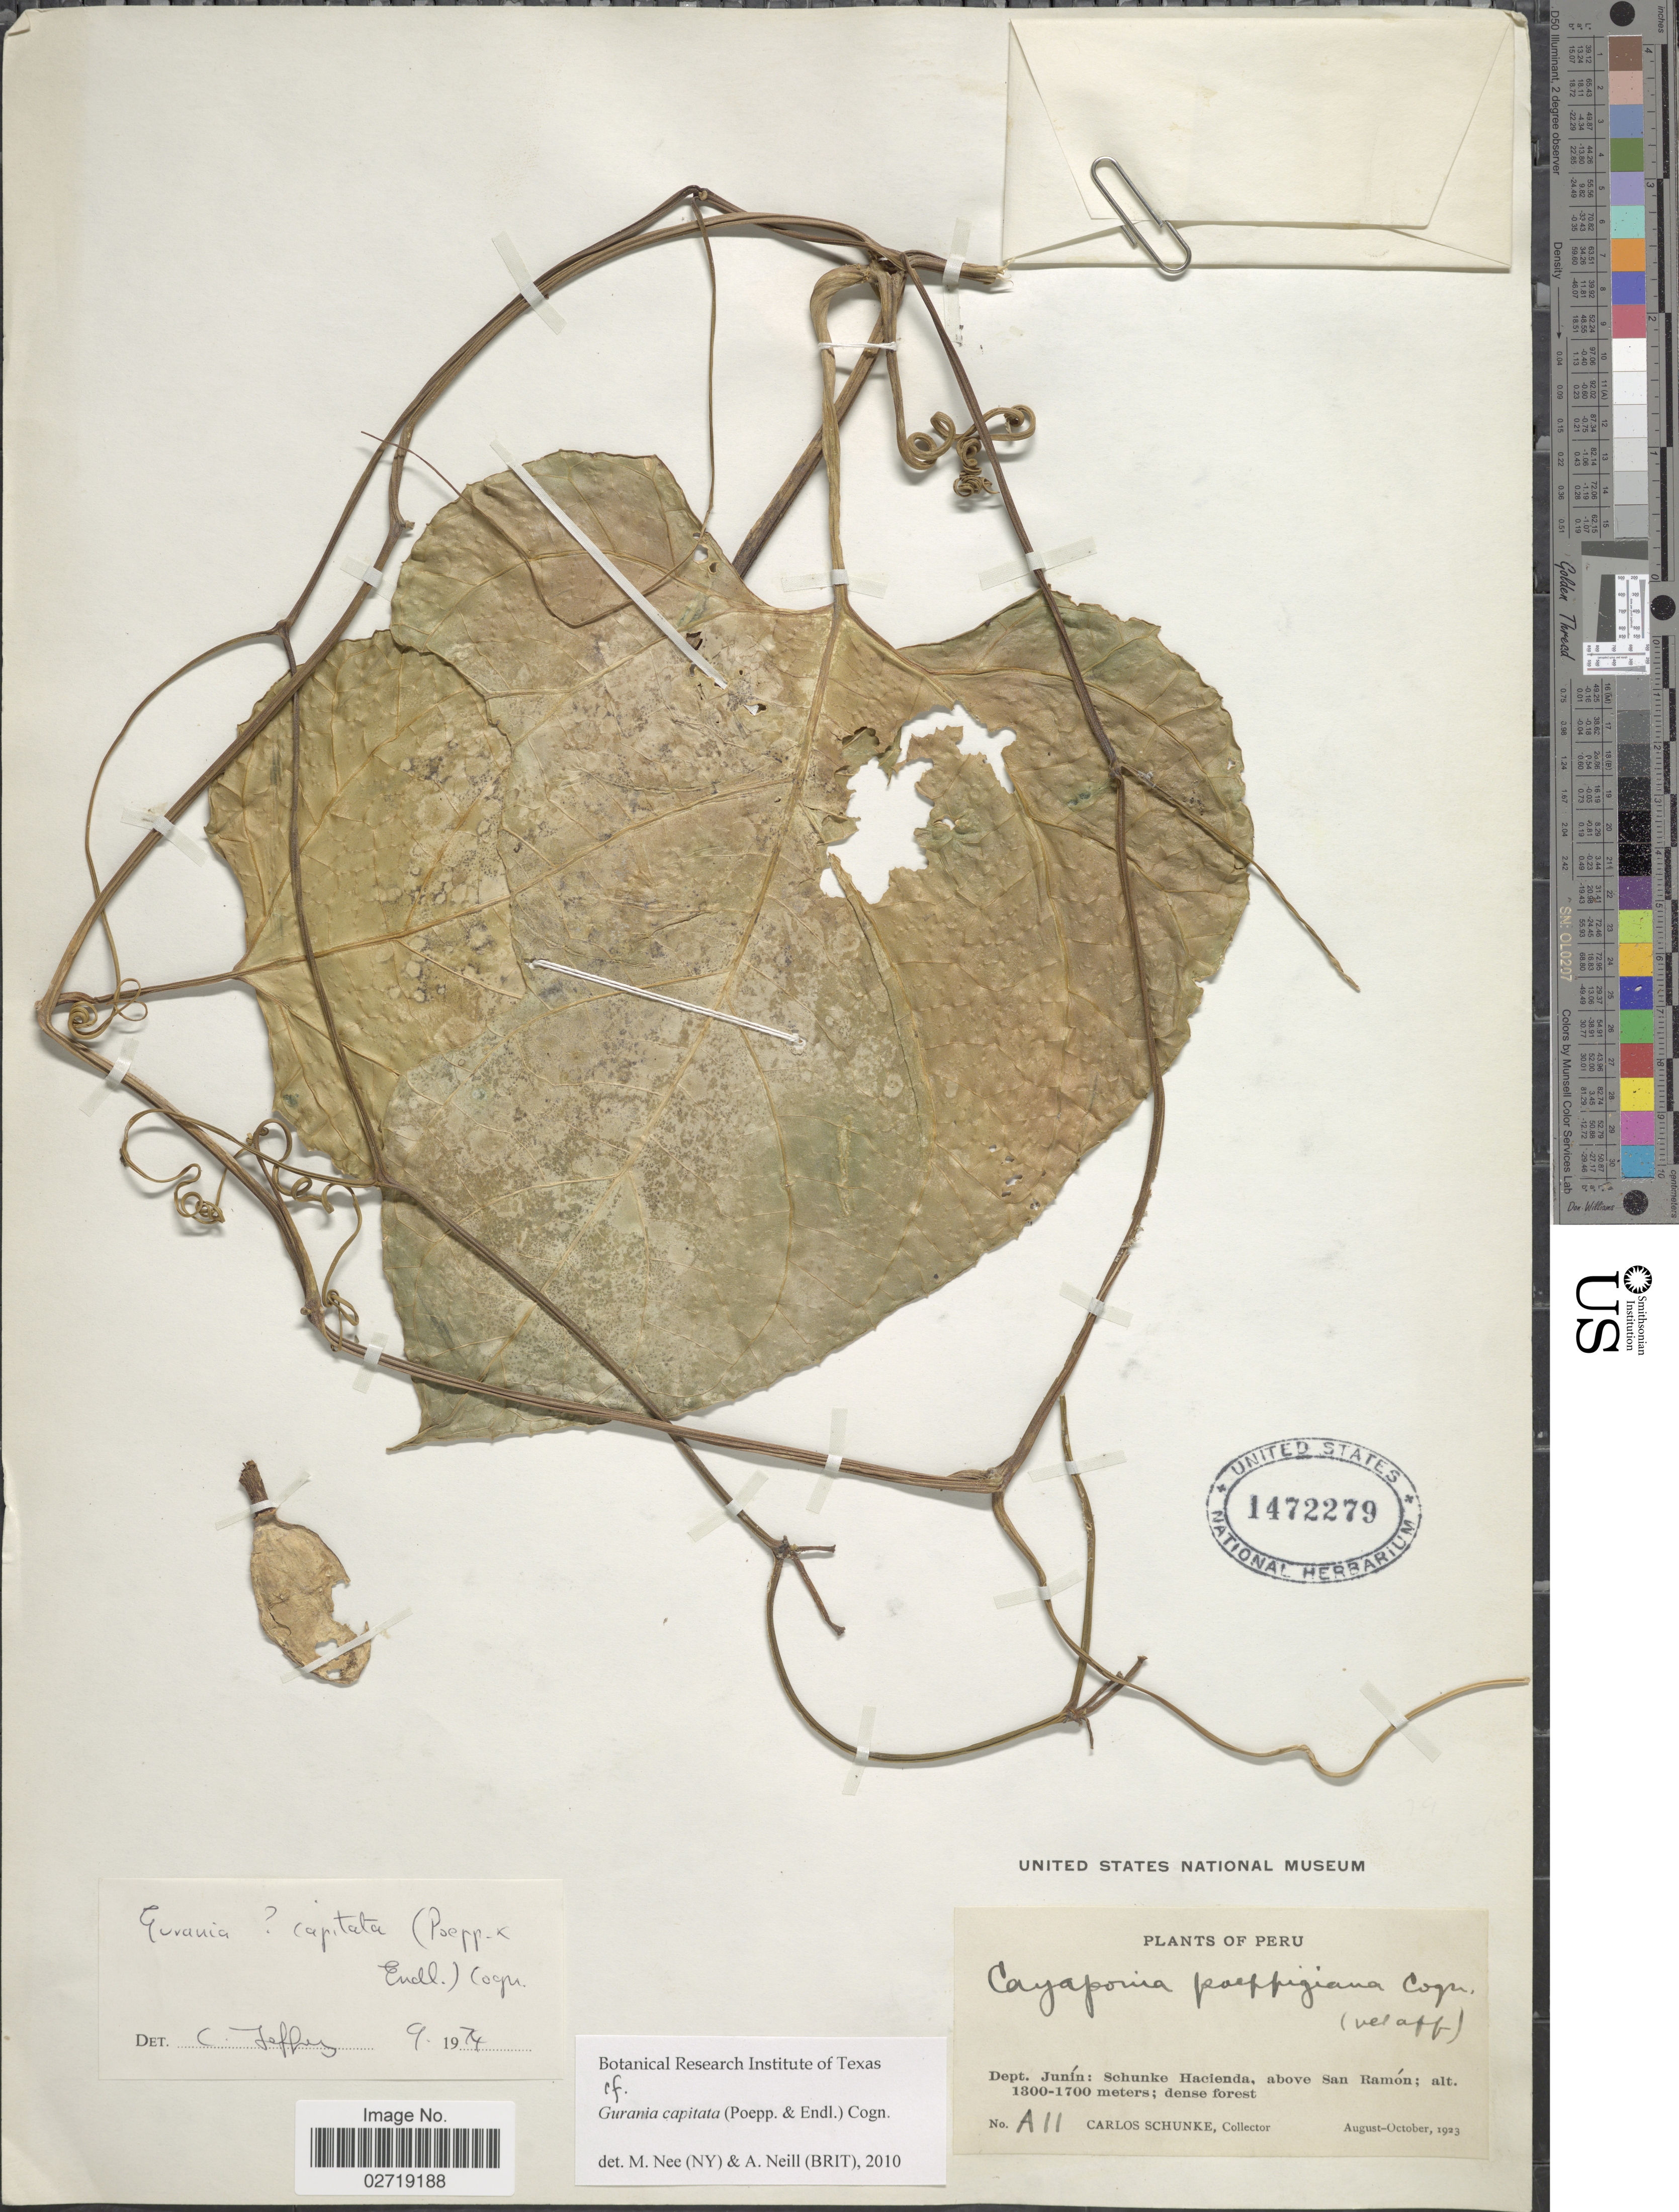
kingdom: Plantae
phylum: Tracheophyta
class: Magnoliopsida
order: Cucurbitales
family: Cucurbitaceae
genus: Gurania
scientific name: Gurania capitata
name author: (Poepp. & Endl.) Cogn.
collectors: C. Schunke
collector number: A 11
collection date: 1923-08/1923-10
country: Peru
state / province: Junín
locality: Schunke Hacienda, above San Ramon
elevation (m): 1300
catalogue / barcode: US 1472279